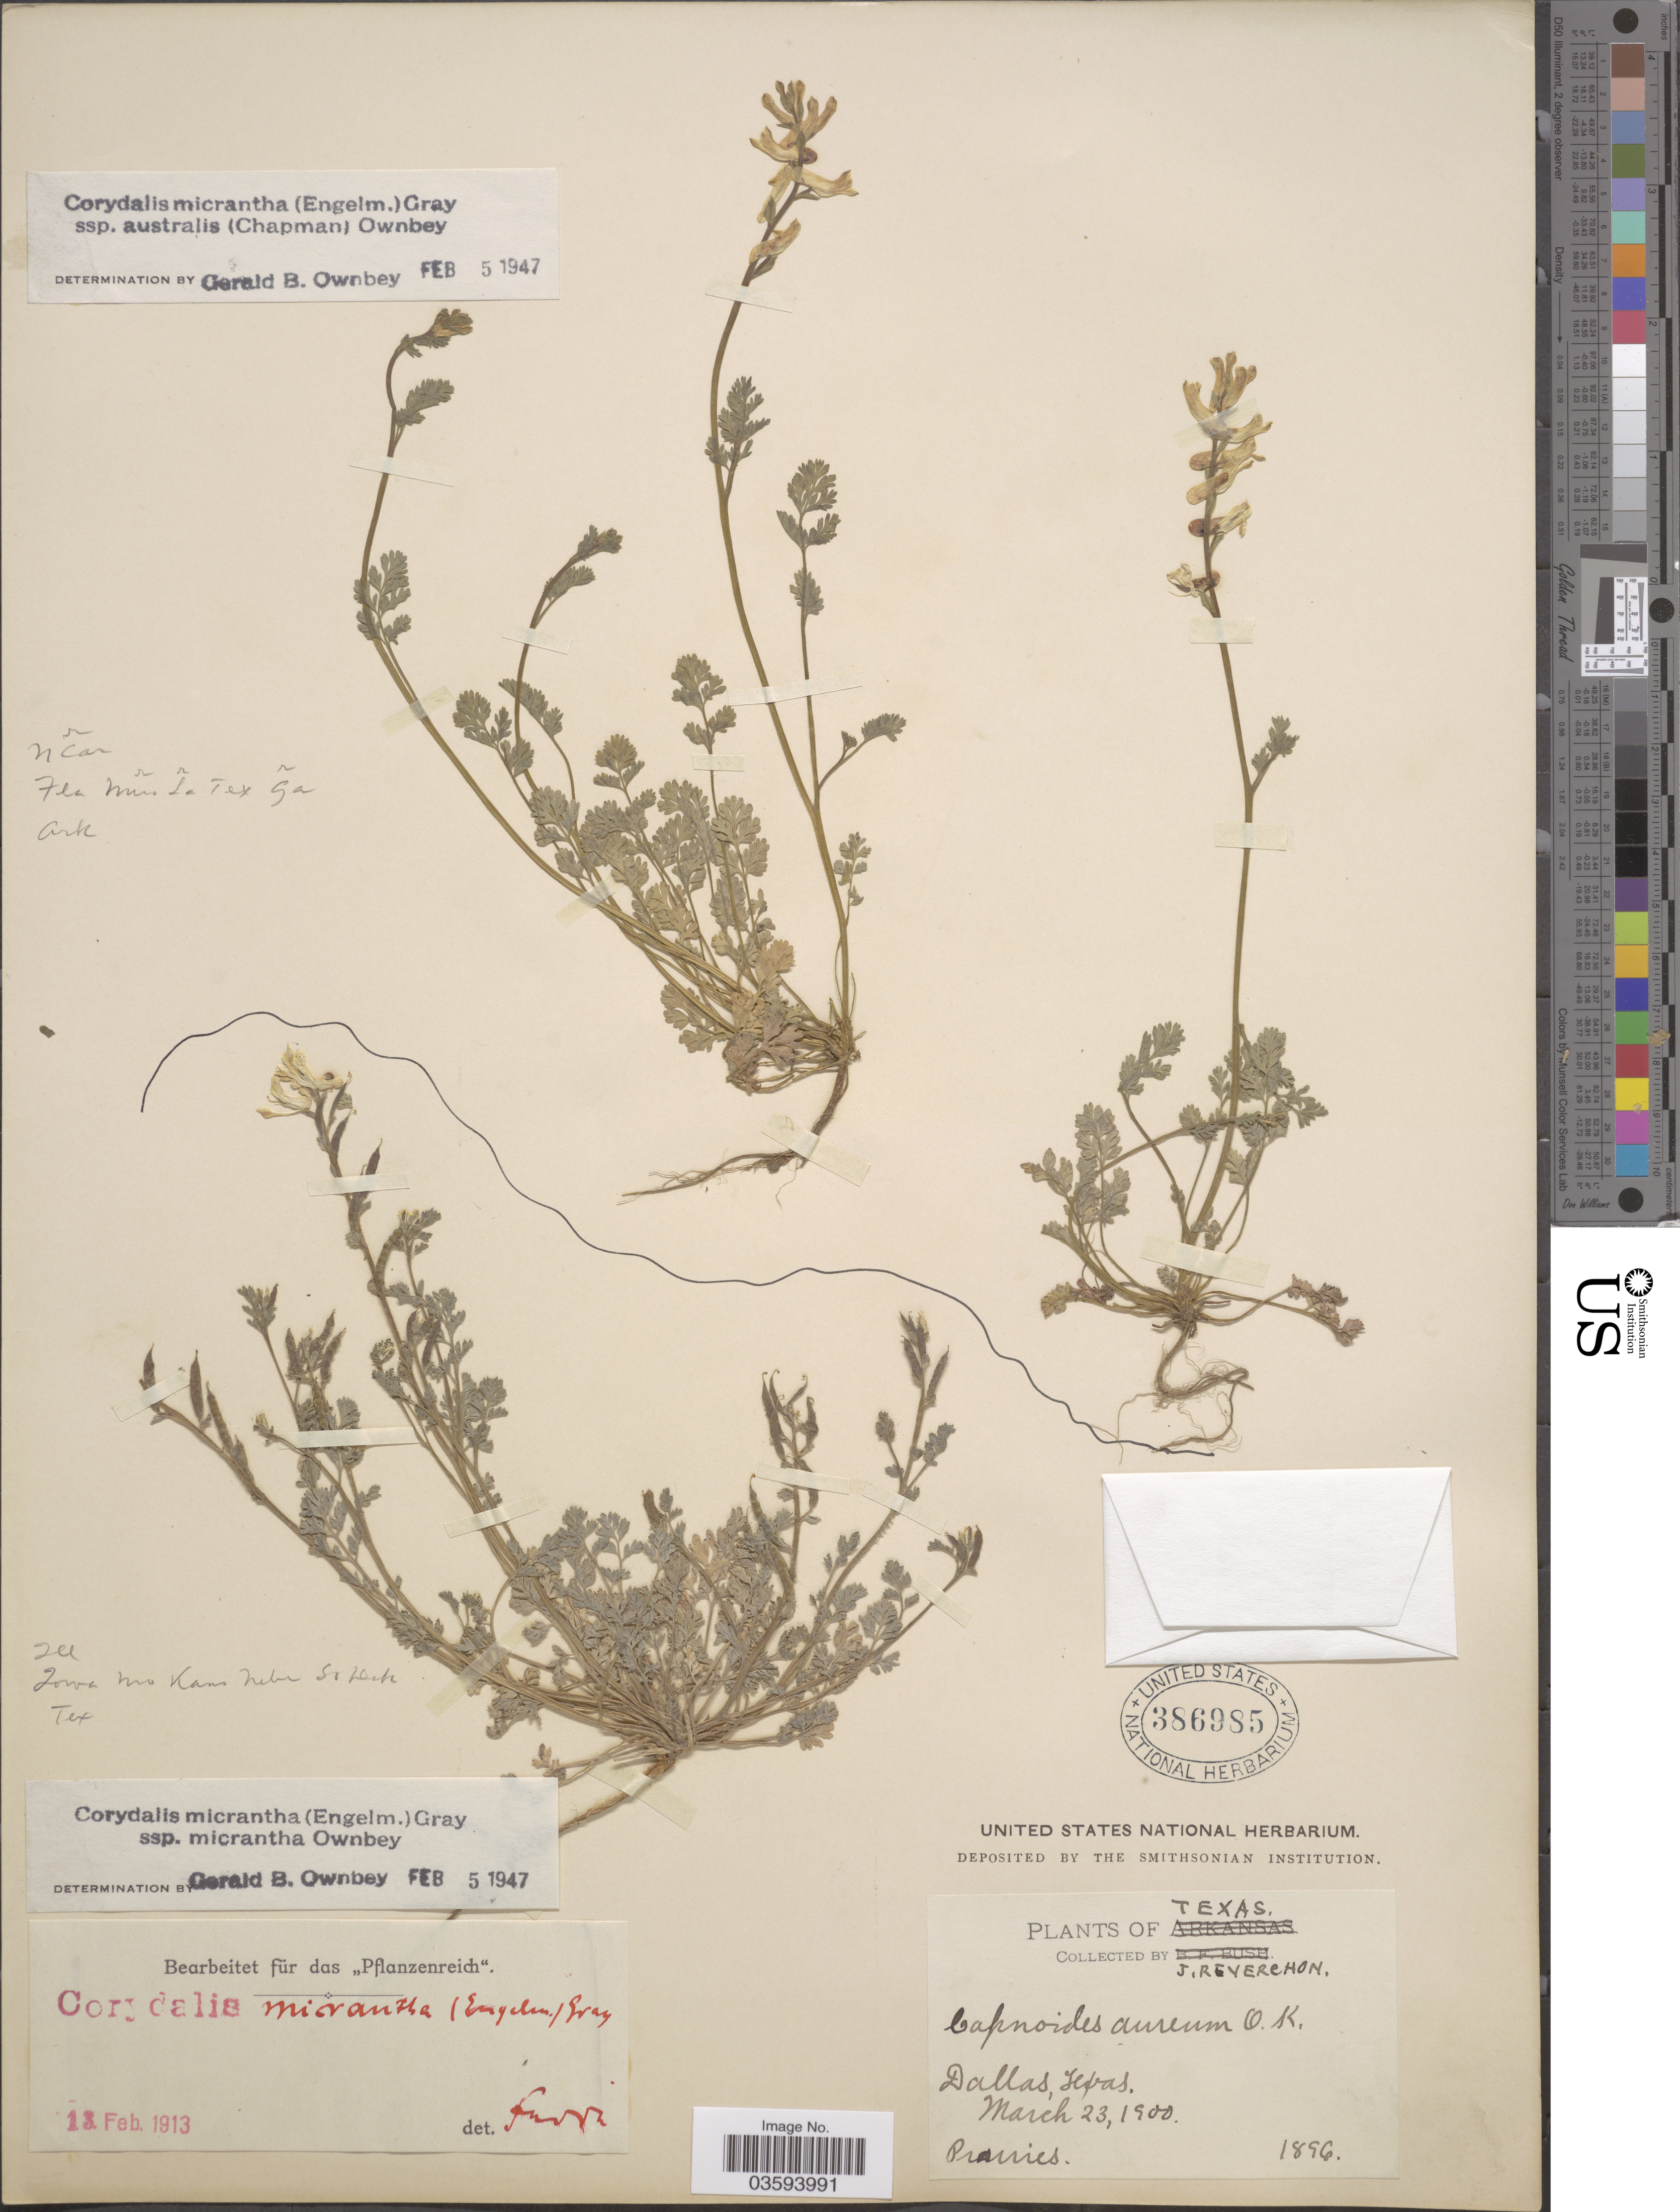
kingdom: Plantae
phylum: Tracheophyta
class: Magnoliopsida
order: Ranunculales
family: Papaveraceae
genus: Corydalis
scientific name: Corydalis micrantha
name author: (Englem. & A. Gray) A. Gray ex J.M. Coult.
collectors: J. Reverchon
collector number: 1896?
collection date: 1900-03-23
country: United States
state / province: Texas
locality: Dallas. Prairies.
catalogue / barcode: US 386985